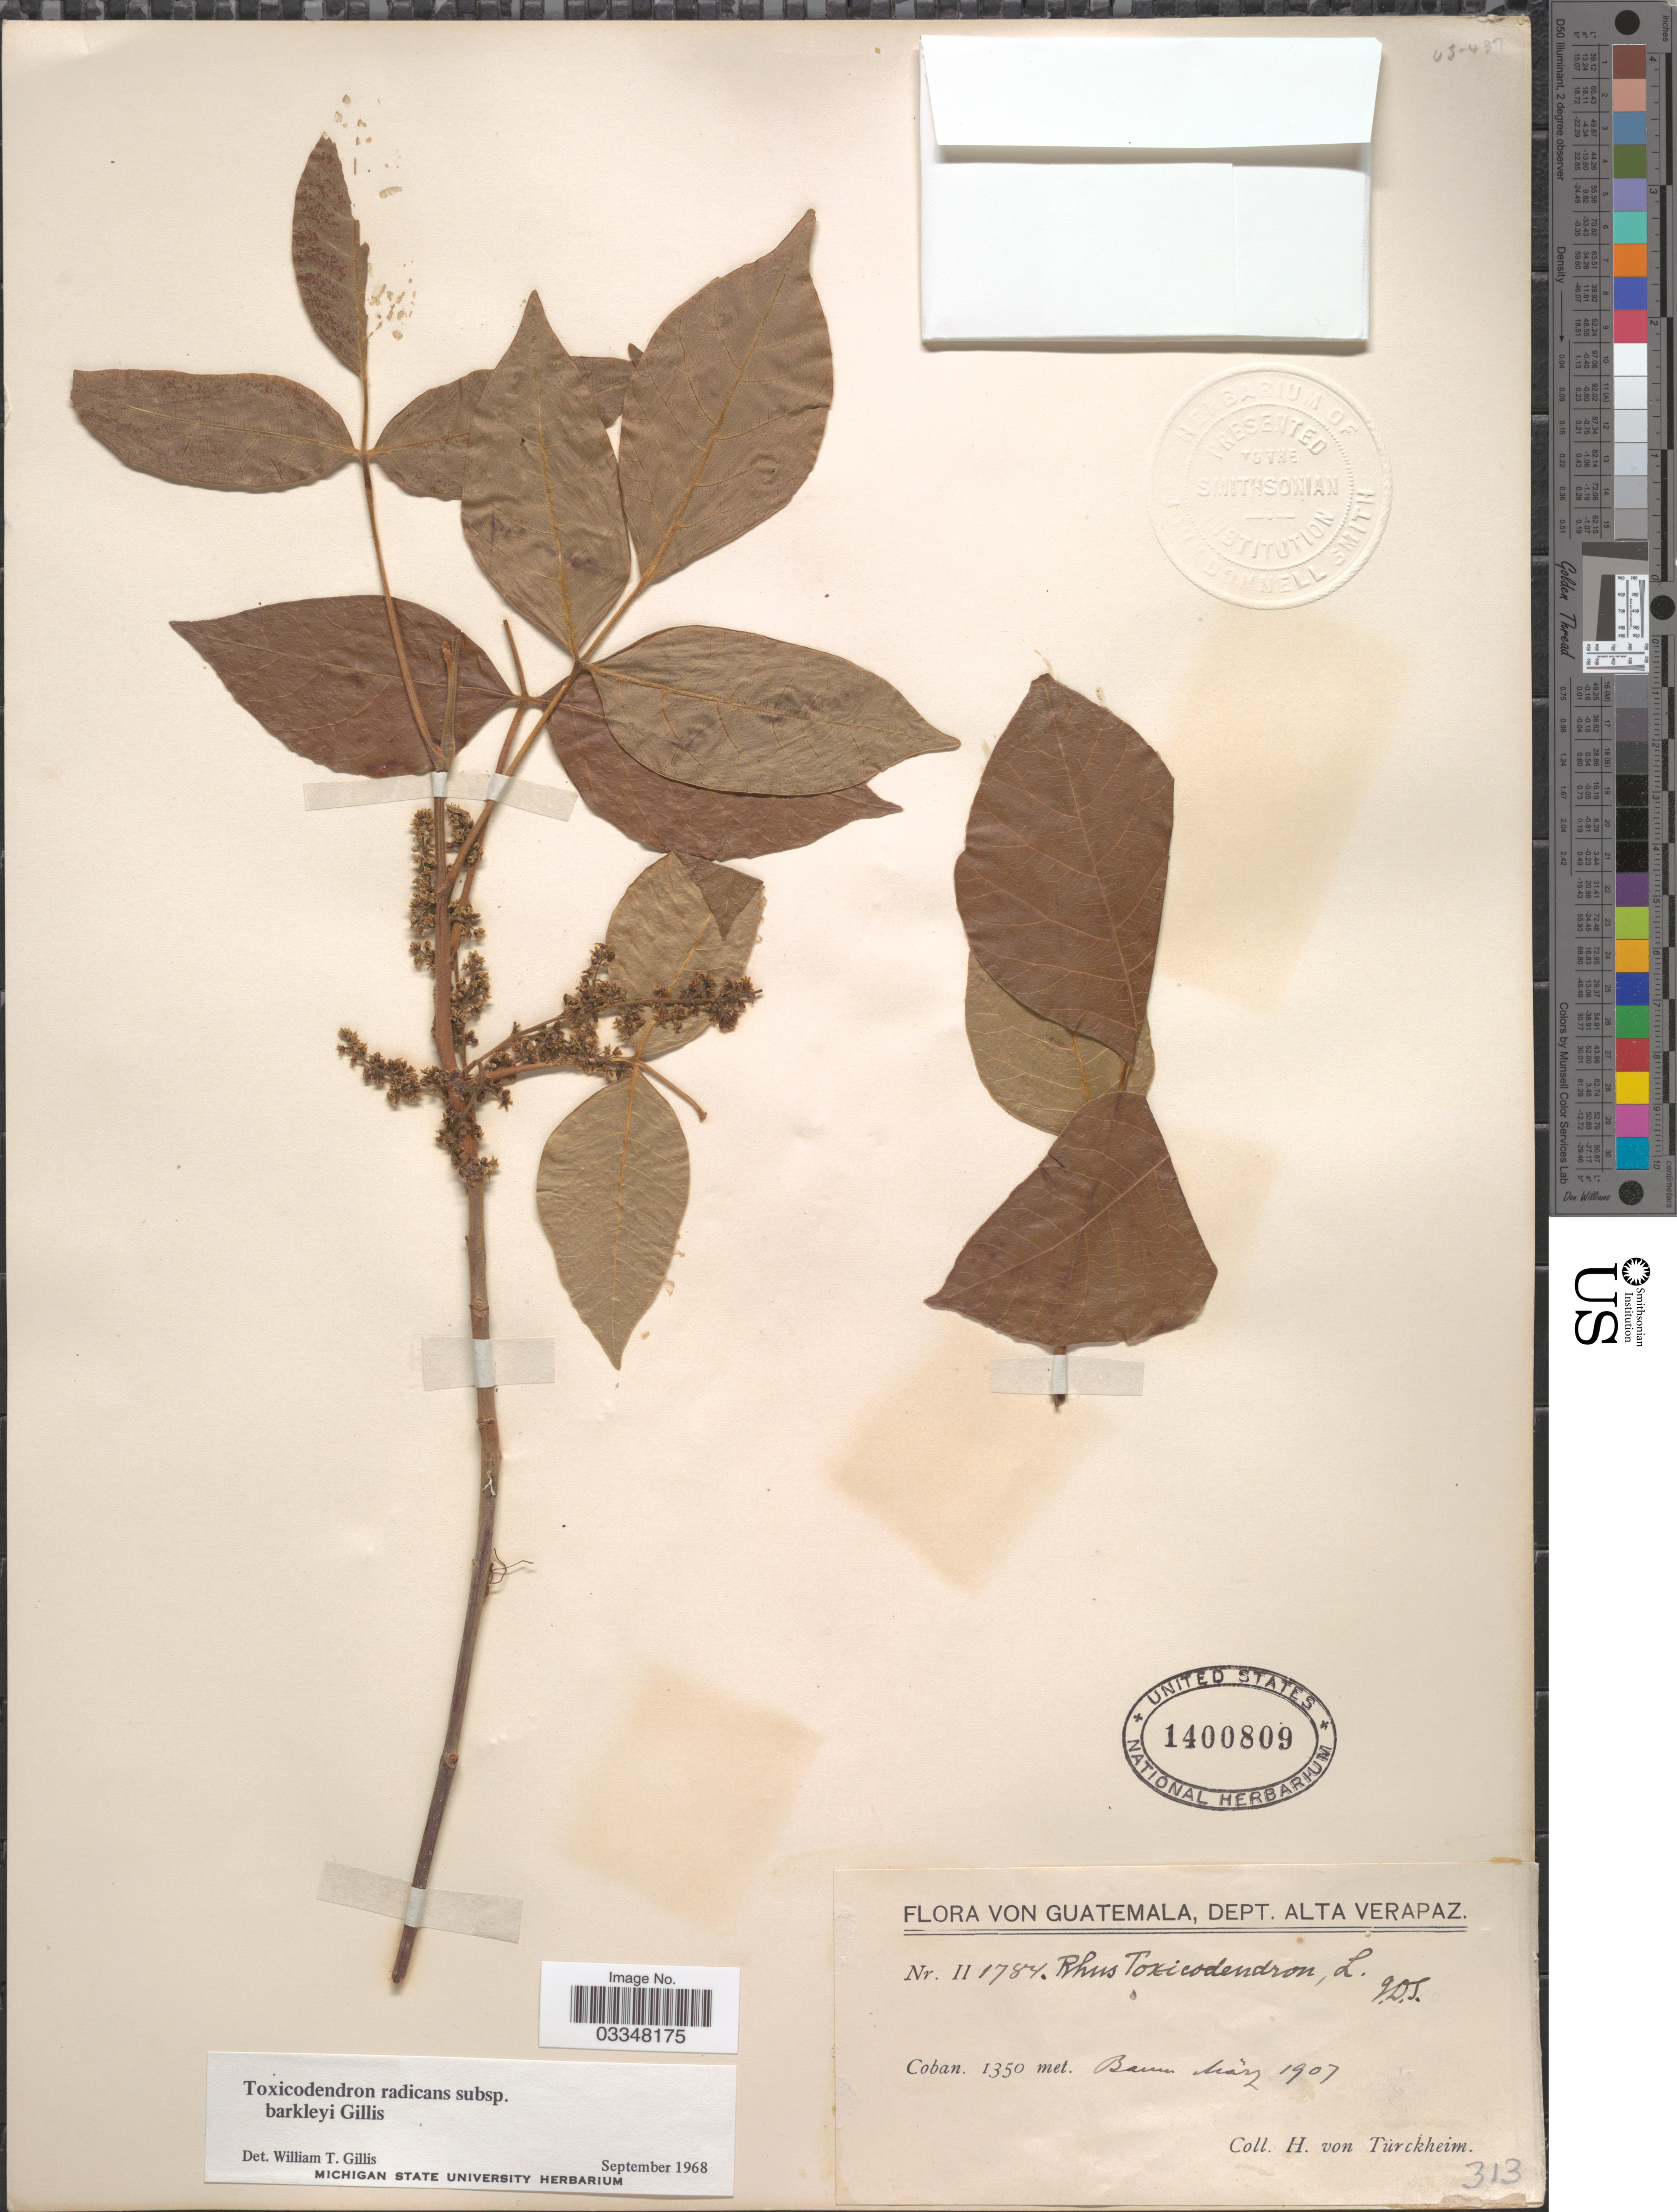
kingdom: Plantae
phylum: Tracheophyta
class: Magnoliopsida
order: Sapindales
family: Anacardiaceae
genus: Toxicodendron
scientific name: Toxicodendron radicans subsp. barkleyi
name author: Gillis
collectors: H. von Türckheim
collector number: II1784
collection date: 1907-03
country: Guatemala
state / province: Alta Verapaz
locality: Dept. Alta Verapaz. Coban.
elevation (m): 1350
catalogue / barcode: US 1400809